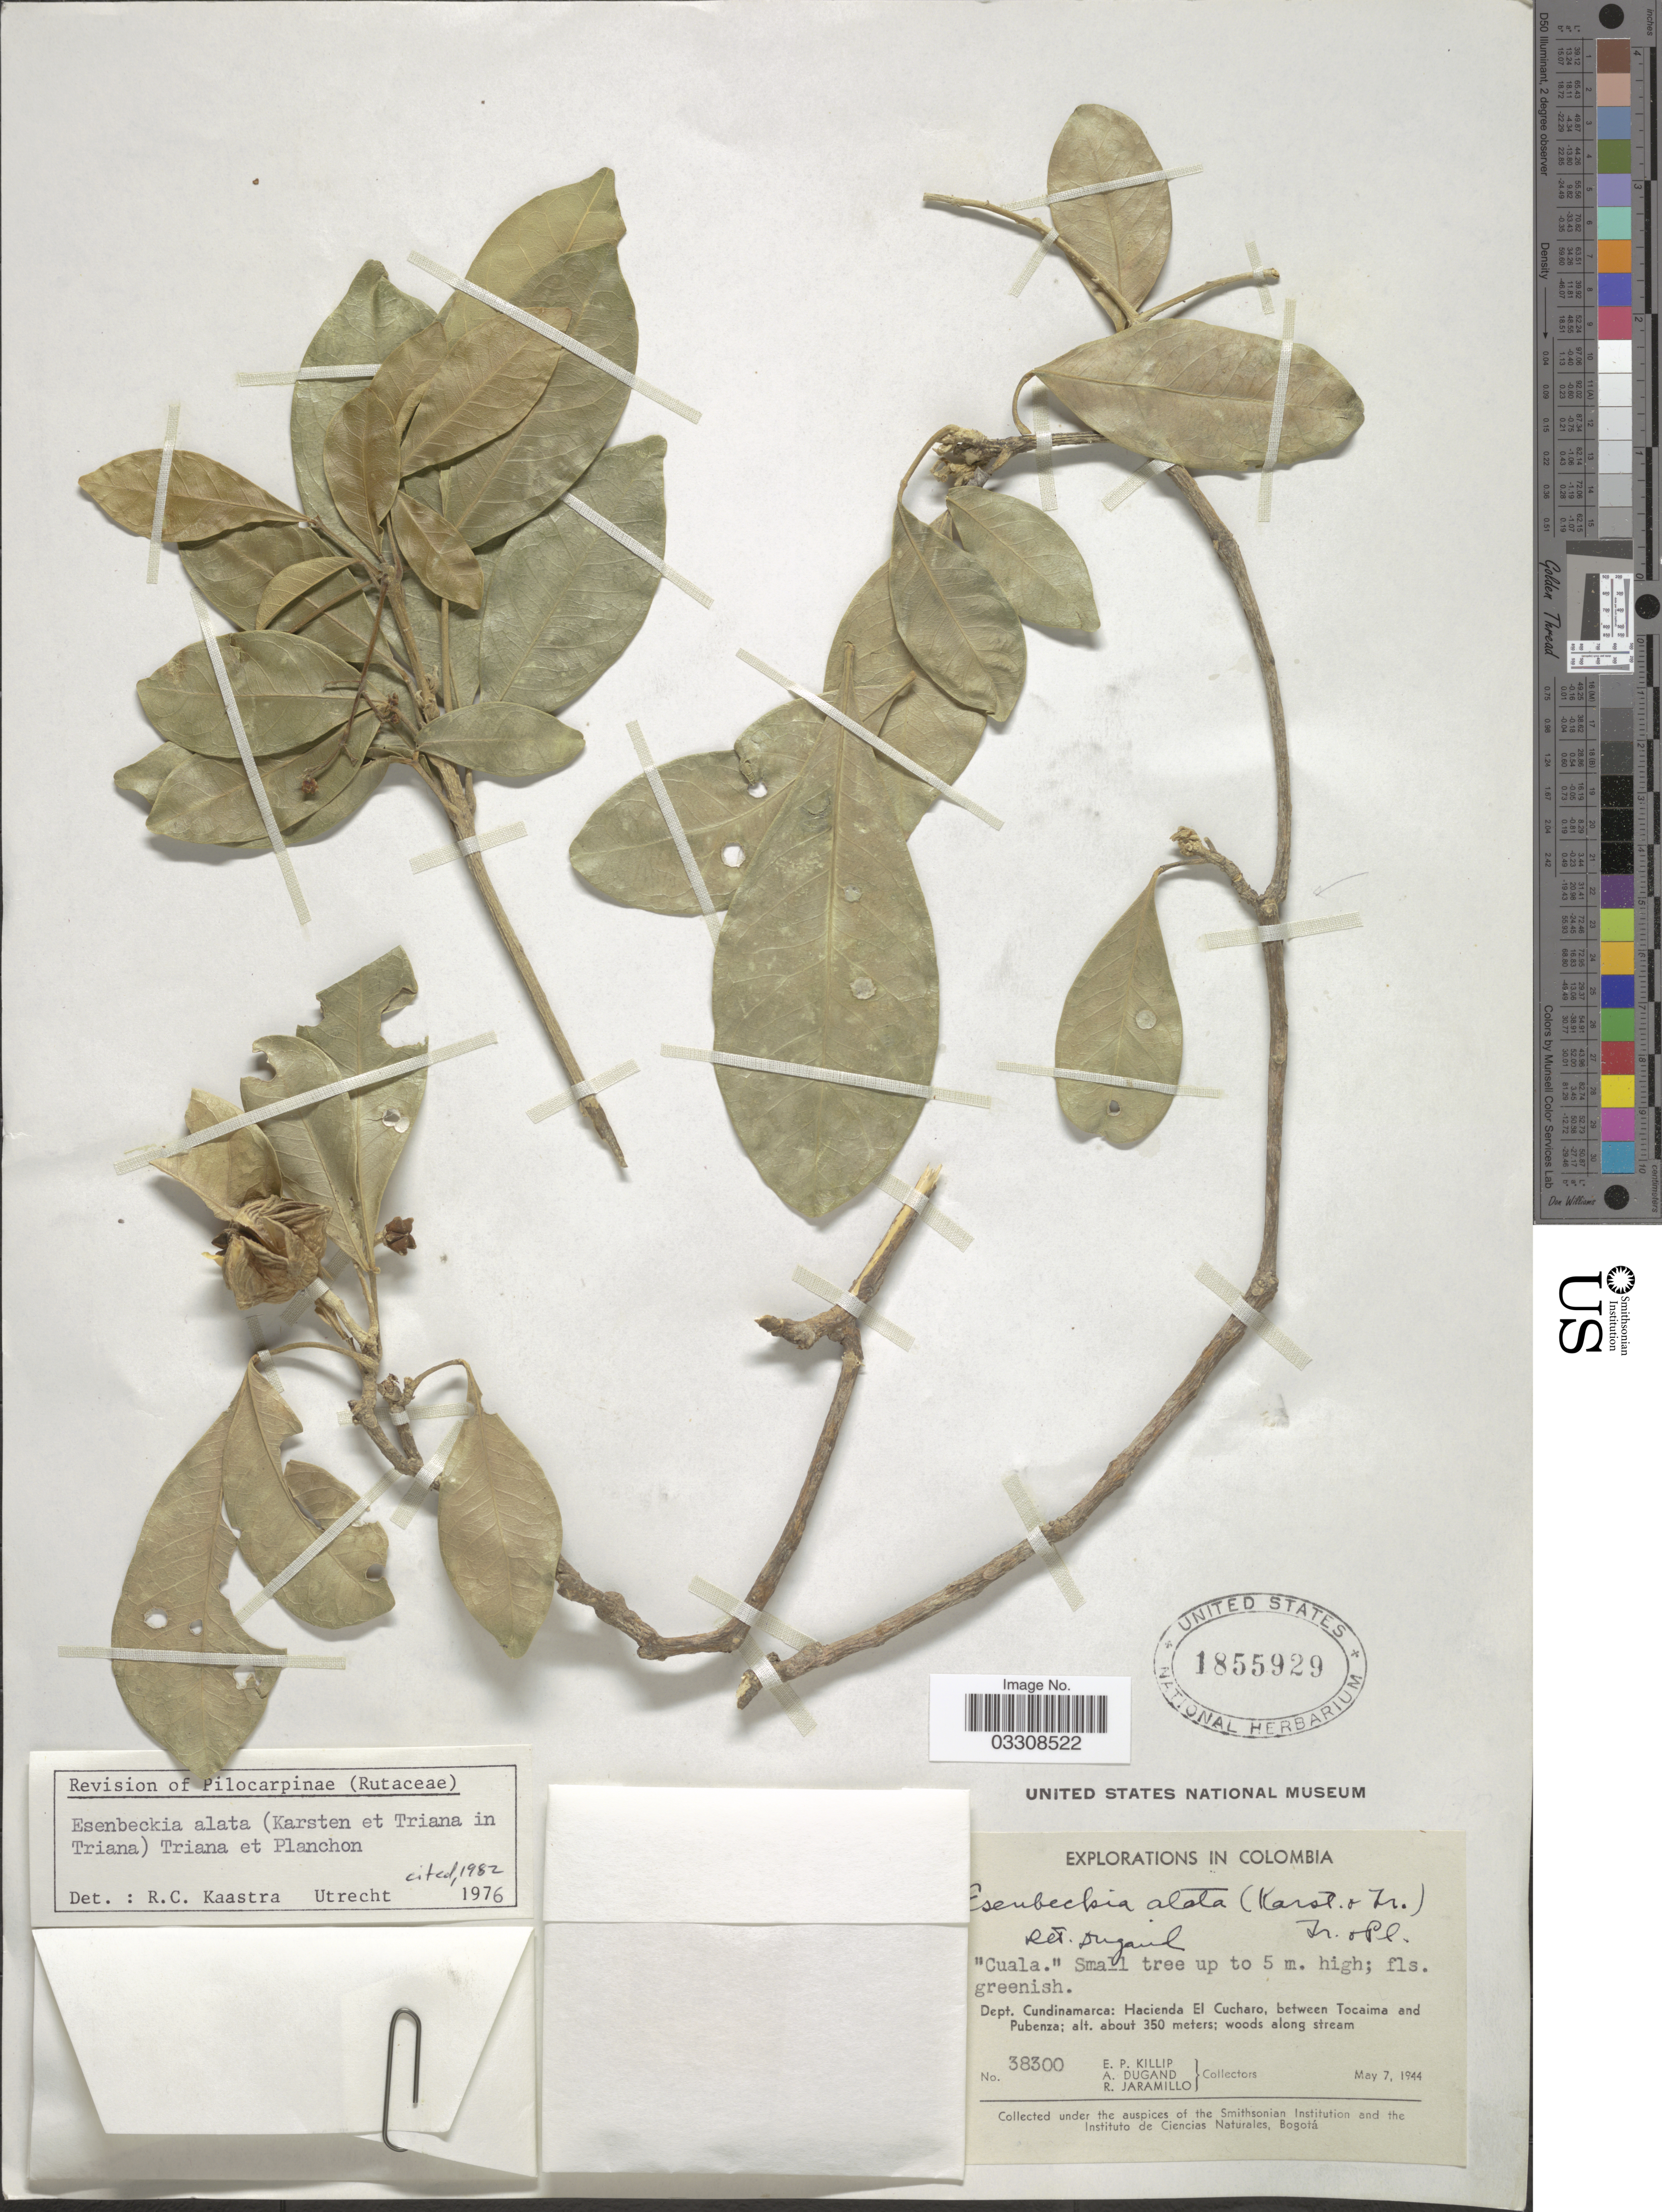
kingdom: Plantae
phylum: Tracheophyta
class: Magnoliopsida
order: Sapindales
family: Rutaceae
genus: Esenbeckia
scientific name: Esenbeckia alata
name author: (H. Karst. & Triana) Triana & Planch.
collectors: E. P. Killip, A. Dugand & R. Jaramillo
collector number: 38300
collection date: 1944-05-07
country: Colombia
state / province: Cundinamarca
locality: Dept. Cundinamarca: Hacienda El Cucharo, between Tocaima and Pubenza.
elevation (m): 350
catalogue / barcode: US 1855929